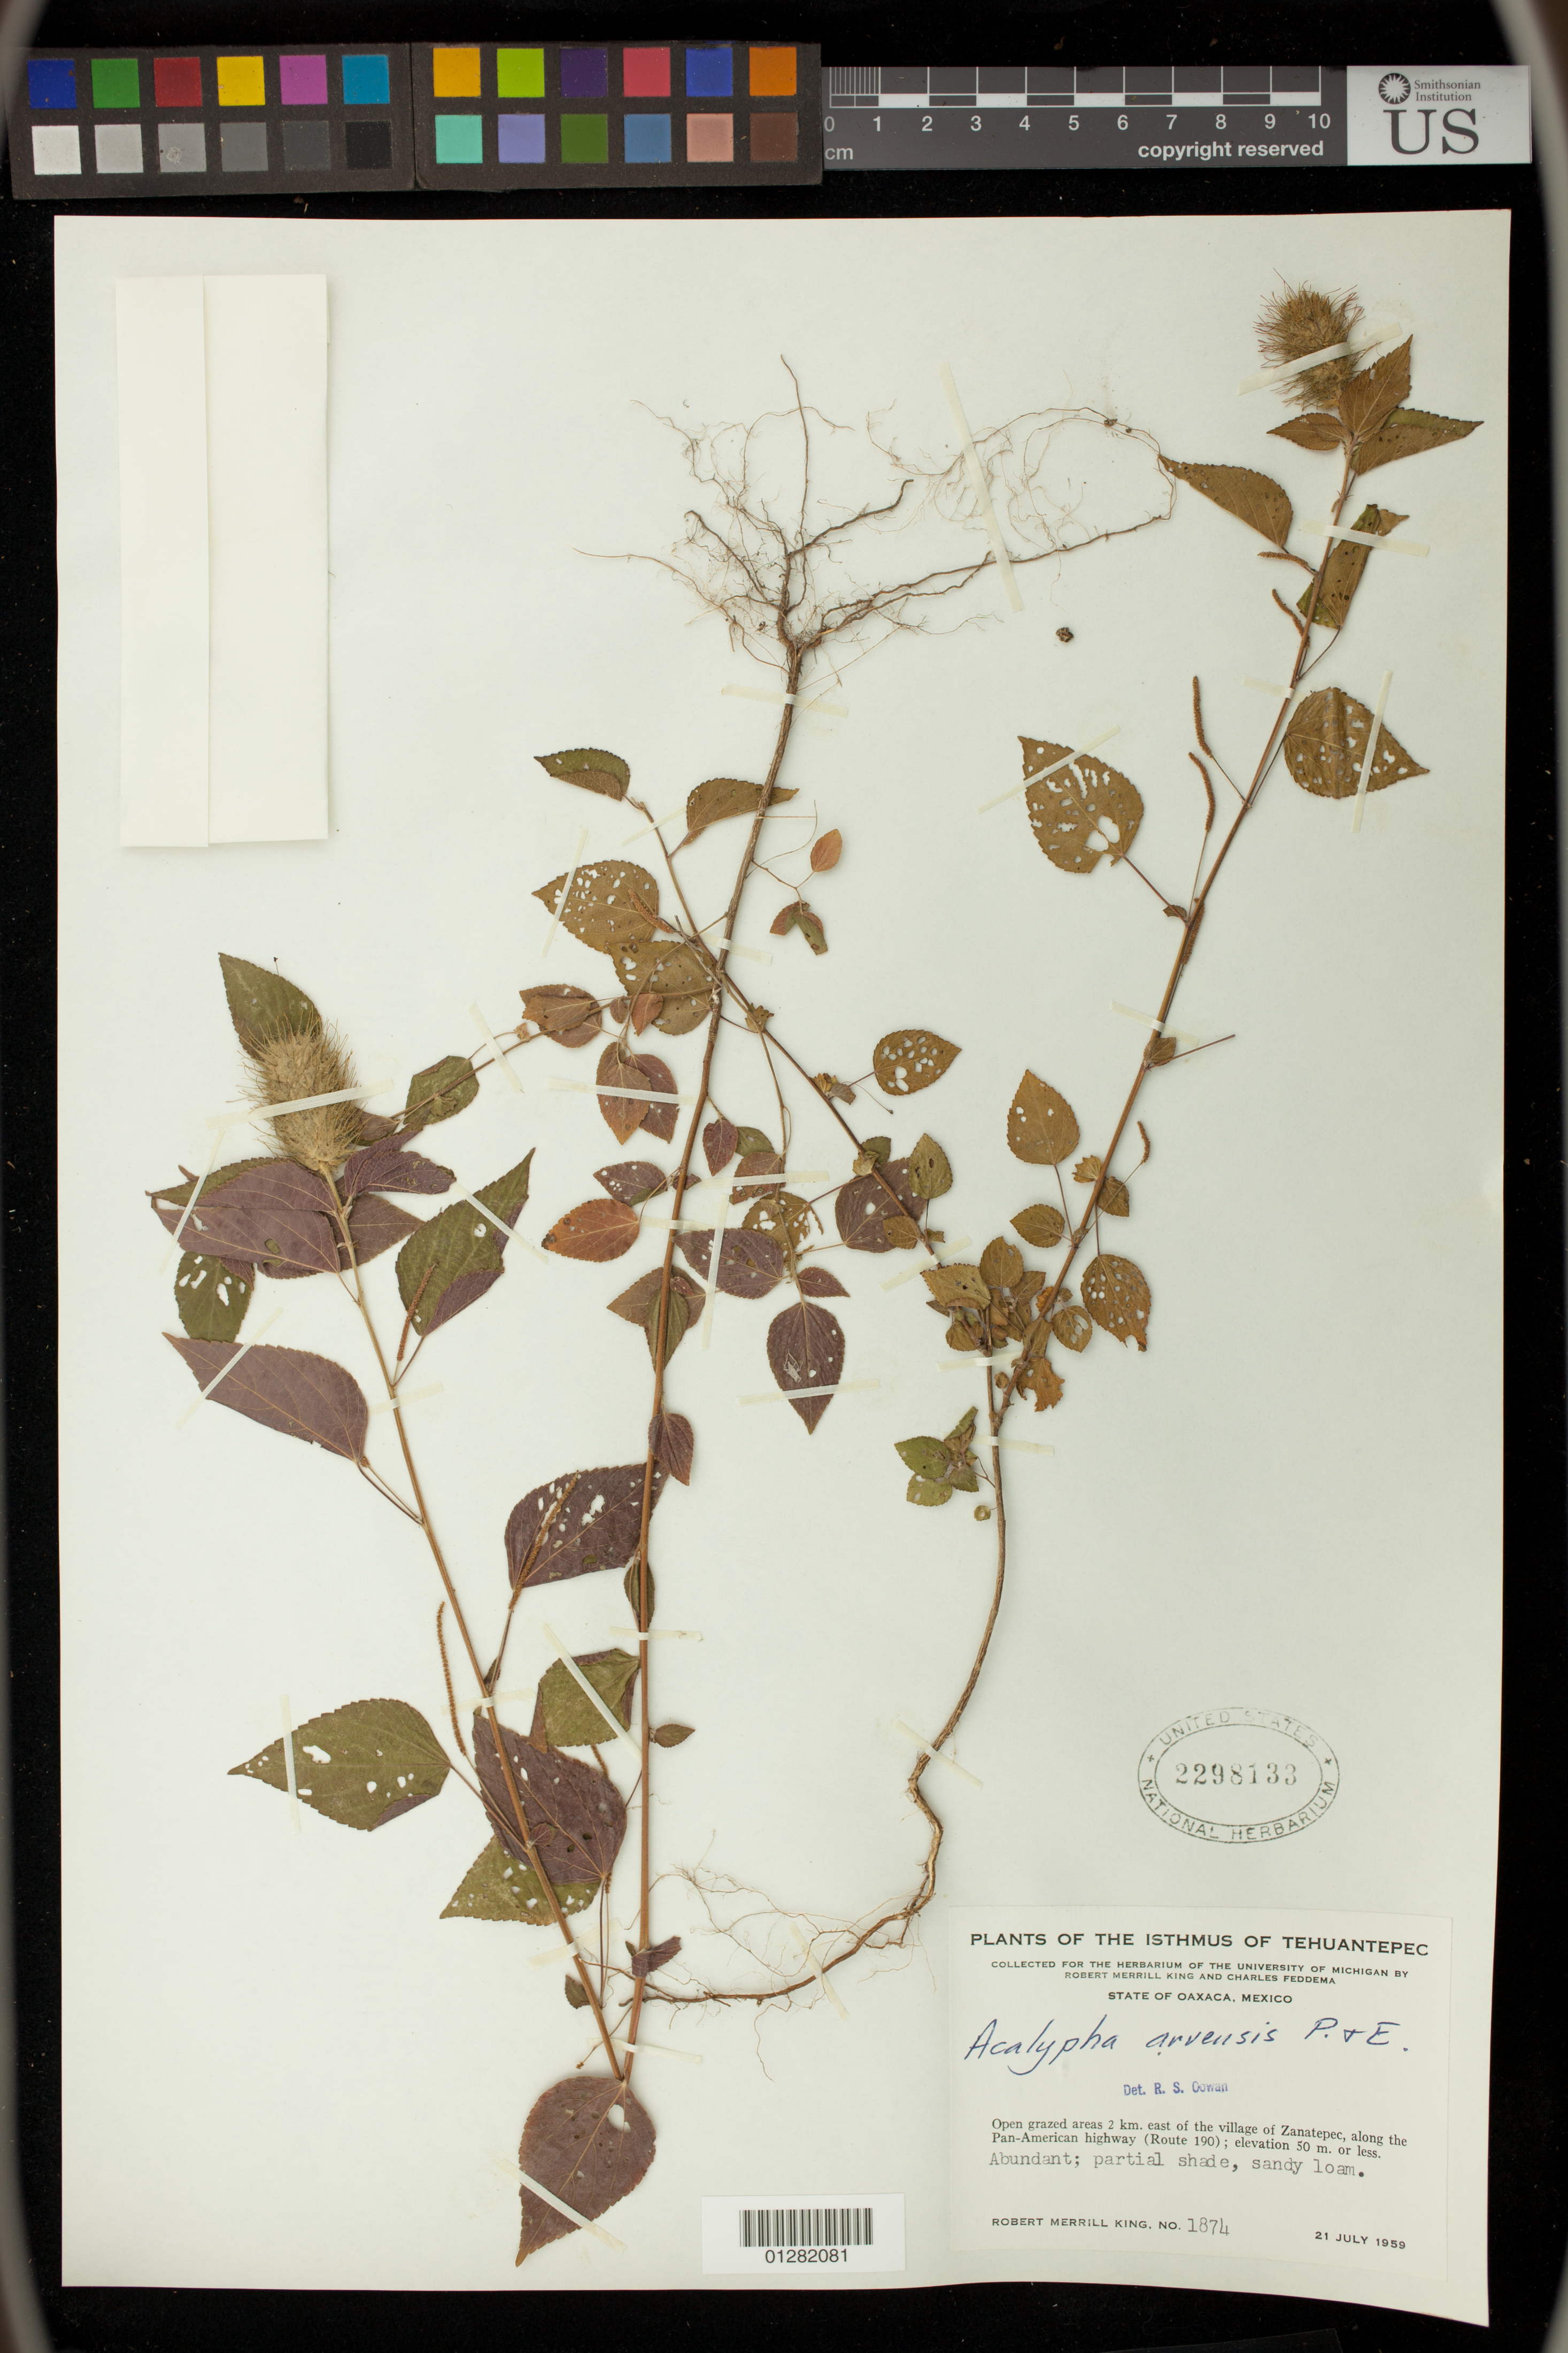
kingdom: Plantae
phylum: Tracheophyta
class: Magnoliopsida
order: Malpighiales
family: Euphorbiaceae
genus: Acalypha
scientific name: Acalypha arvensis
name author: Poepp.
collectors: R. M. King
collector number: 1874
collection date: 1959-07-21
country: Mexico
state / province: Oaxaca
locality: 2 km. east of the village of Zanatepec, along the Pan-American highway (Route 190)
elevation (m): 50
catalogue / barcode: US 2298133